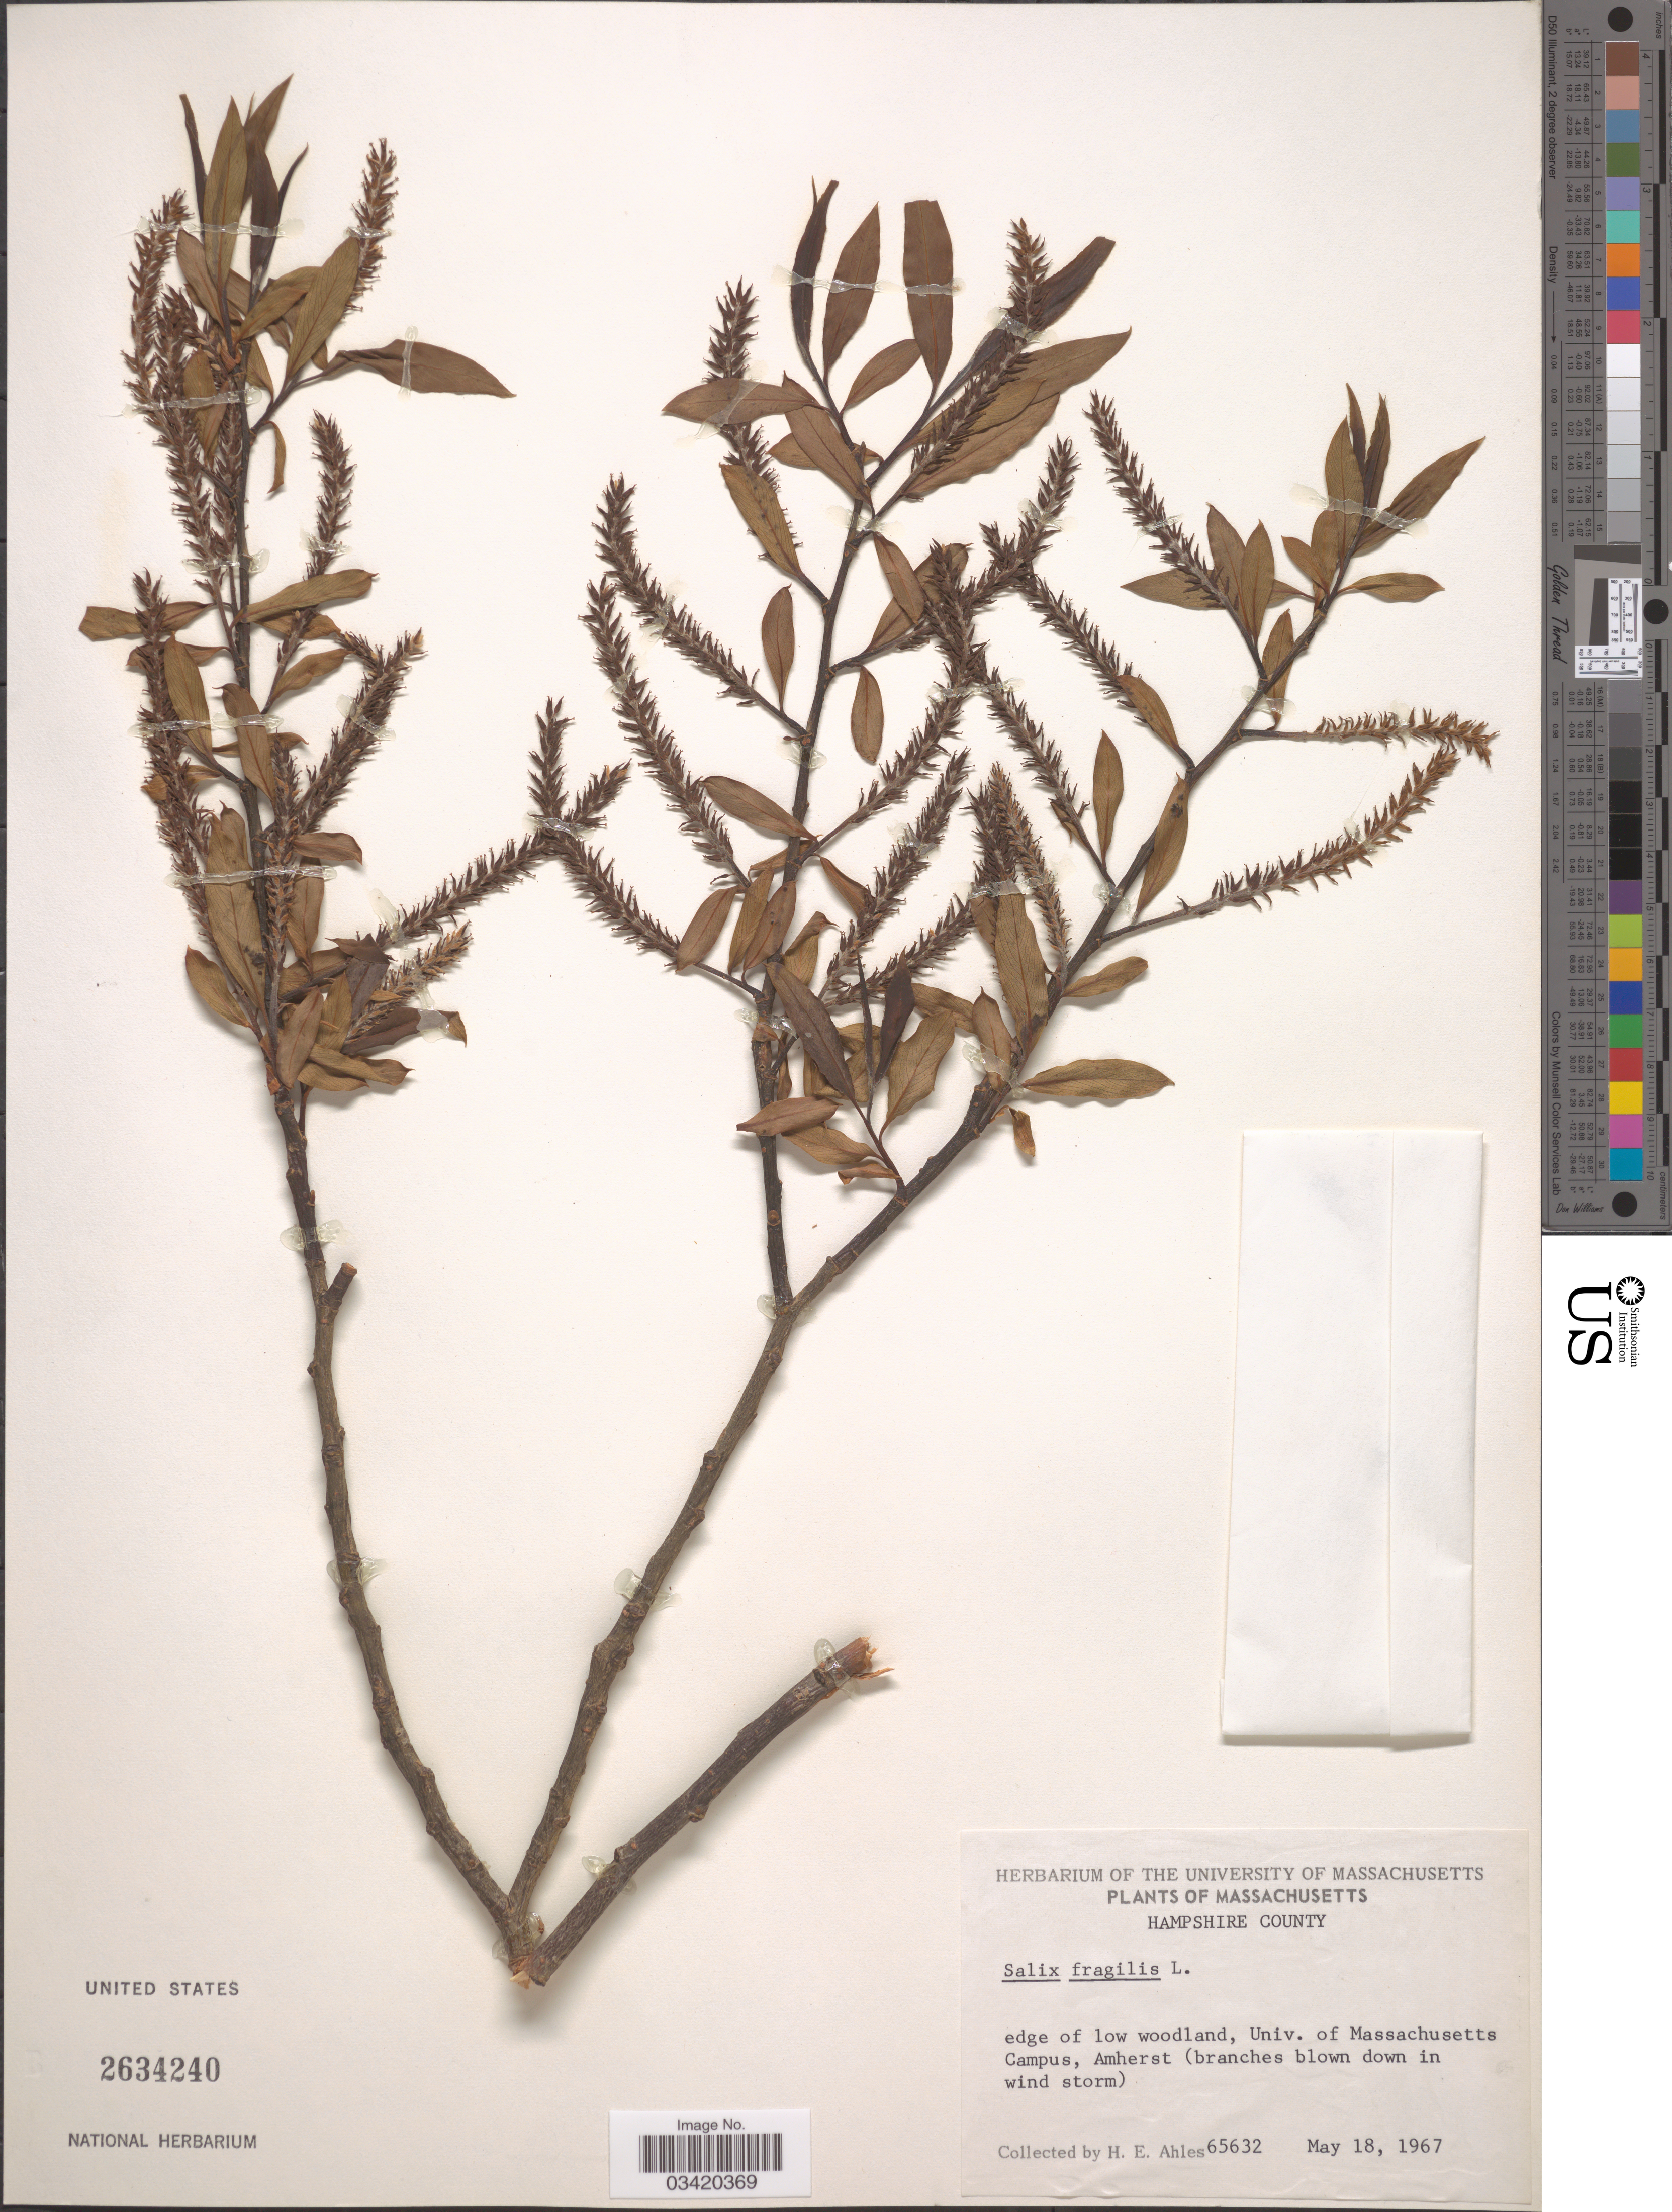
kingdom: Plantae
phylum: Tracheophyta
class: Magnoliopsida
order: Malpighiales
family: Salicaceae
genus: Salix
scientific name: Salix fragilis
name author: L.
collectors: H. E. Ahles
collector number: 65632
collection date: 1967-05-18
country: United States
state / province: Massachusetts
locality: Hampshire County. Edge of low woodland, Univ. of Massachusetts Campus, Amherst.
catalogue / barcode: US 2634240